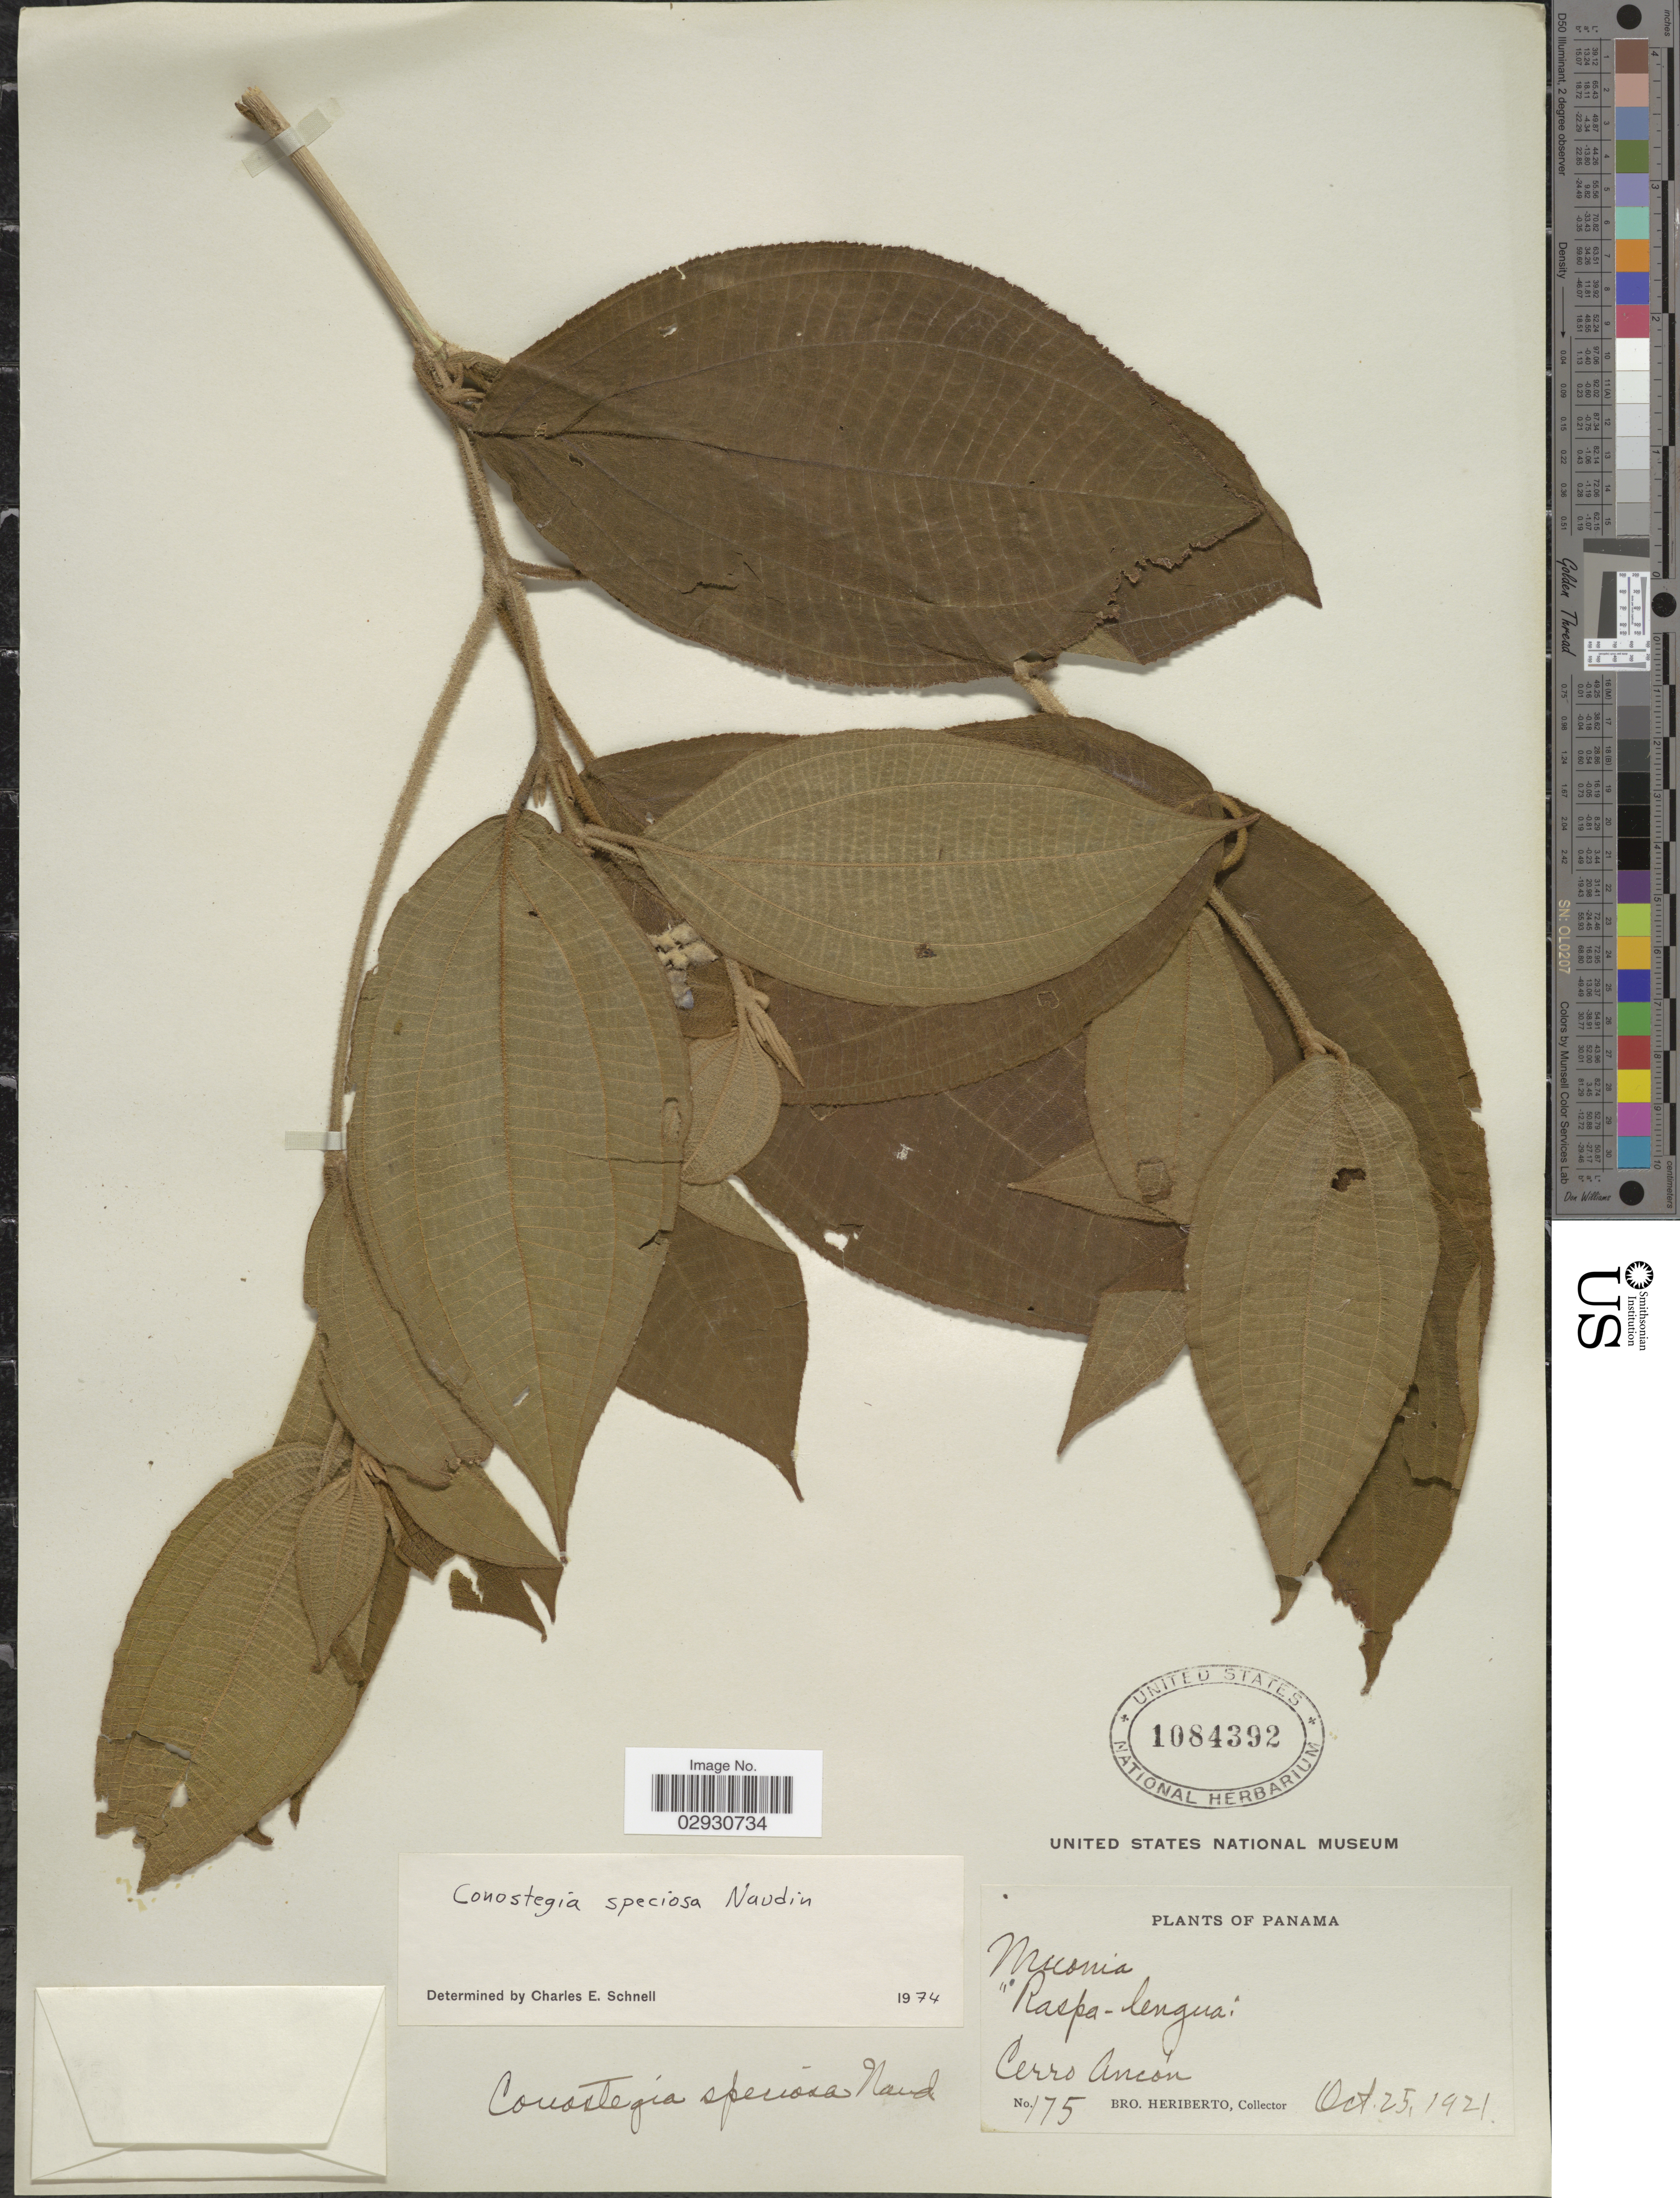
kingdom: Plantae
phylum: Tracheophyta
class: Magnoliopsida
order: Myrtales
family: Melastomataceae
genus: Conostegia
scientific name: Conostegia speciosa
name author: Naudin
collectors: B. Heriberto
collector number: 175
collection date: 1921-10-25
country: Panama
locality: Cerro Ancón.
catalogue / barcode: US 1084392